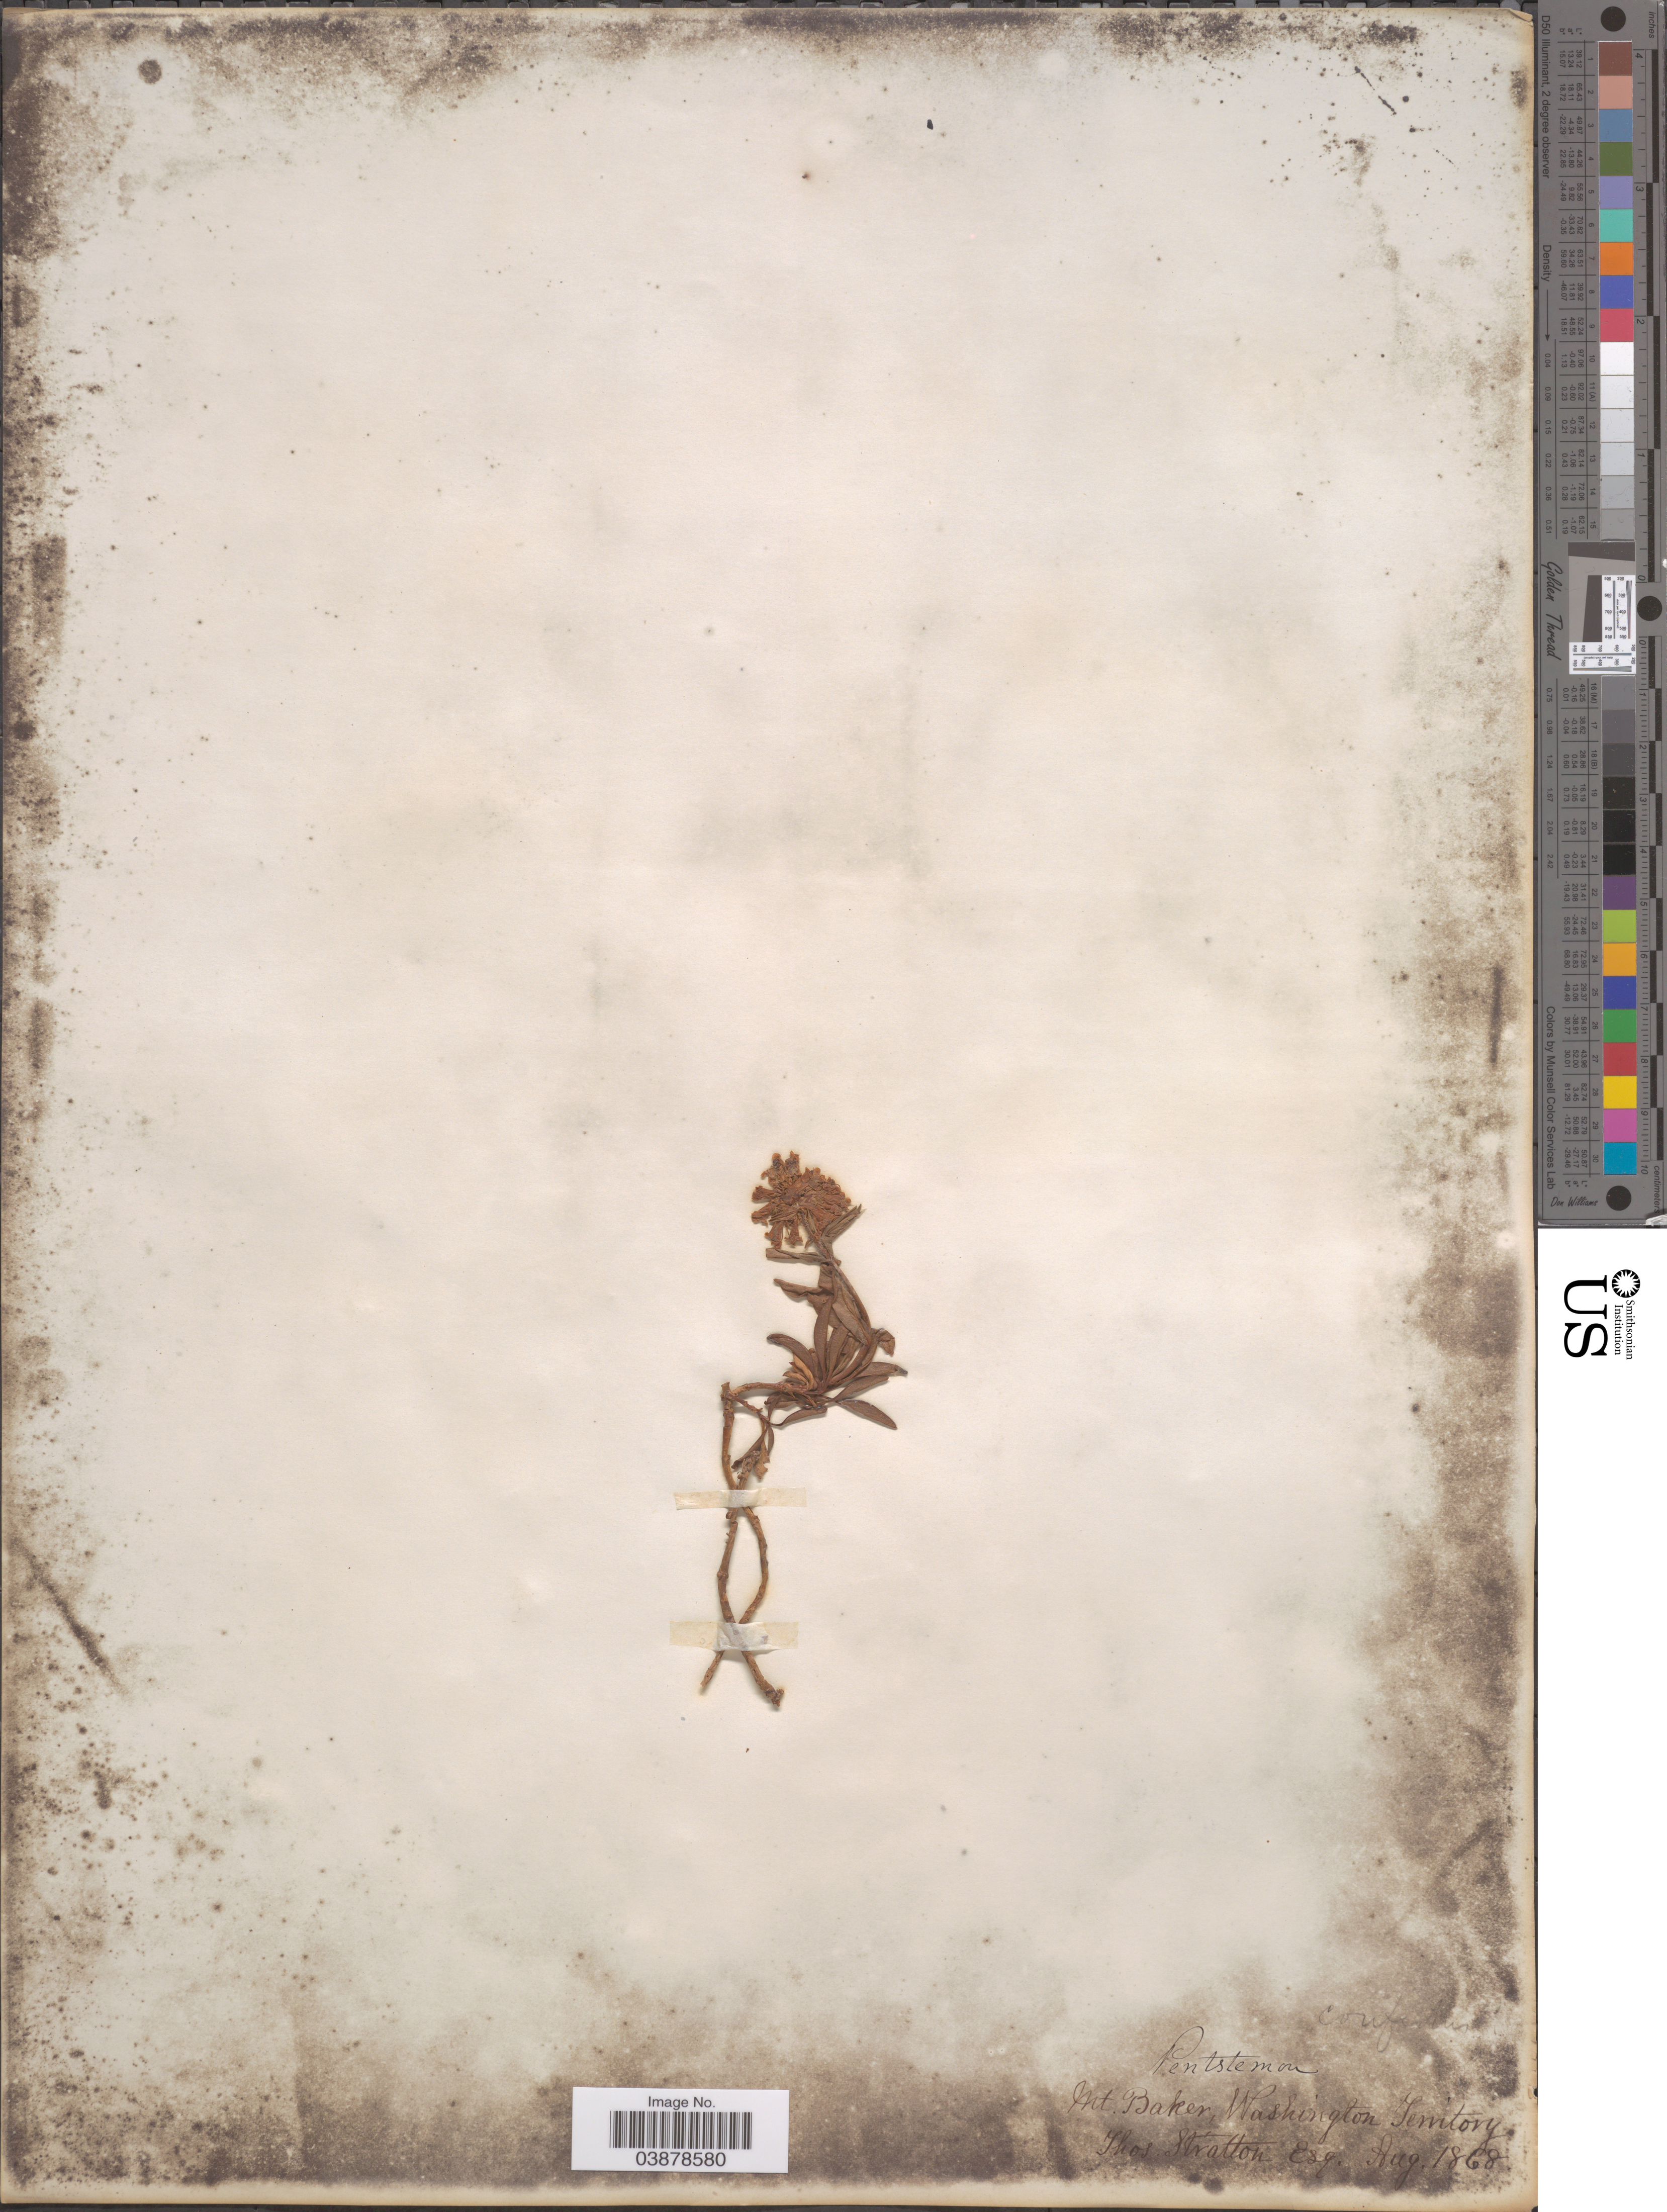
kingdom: Plantae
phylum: Tracheophyta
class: Magnoliopsida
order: Lamiales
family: Plantaginaceae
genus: Penstemon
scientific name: Penstemon tolmiei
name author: Hook.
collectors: T. Stratton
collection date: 1868-08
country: United States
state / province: Washington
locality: Mt. Baker, Washington Territory.